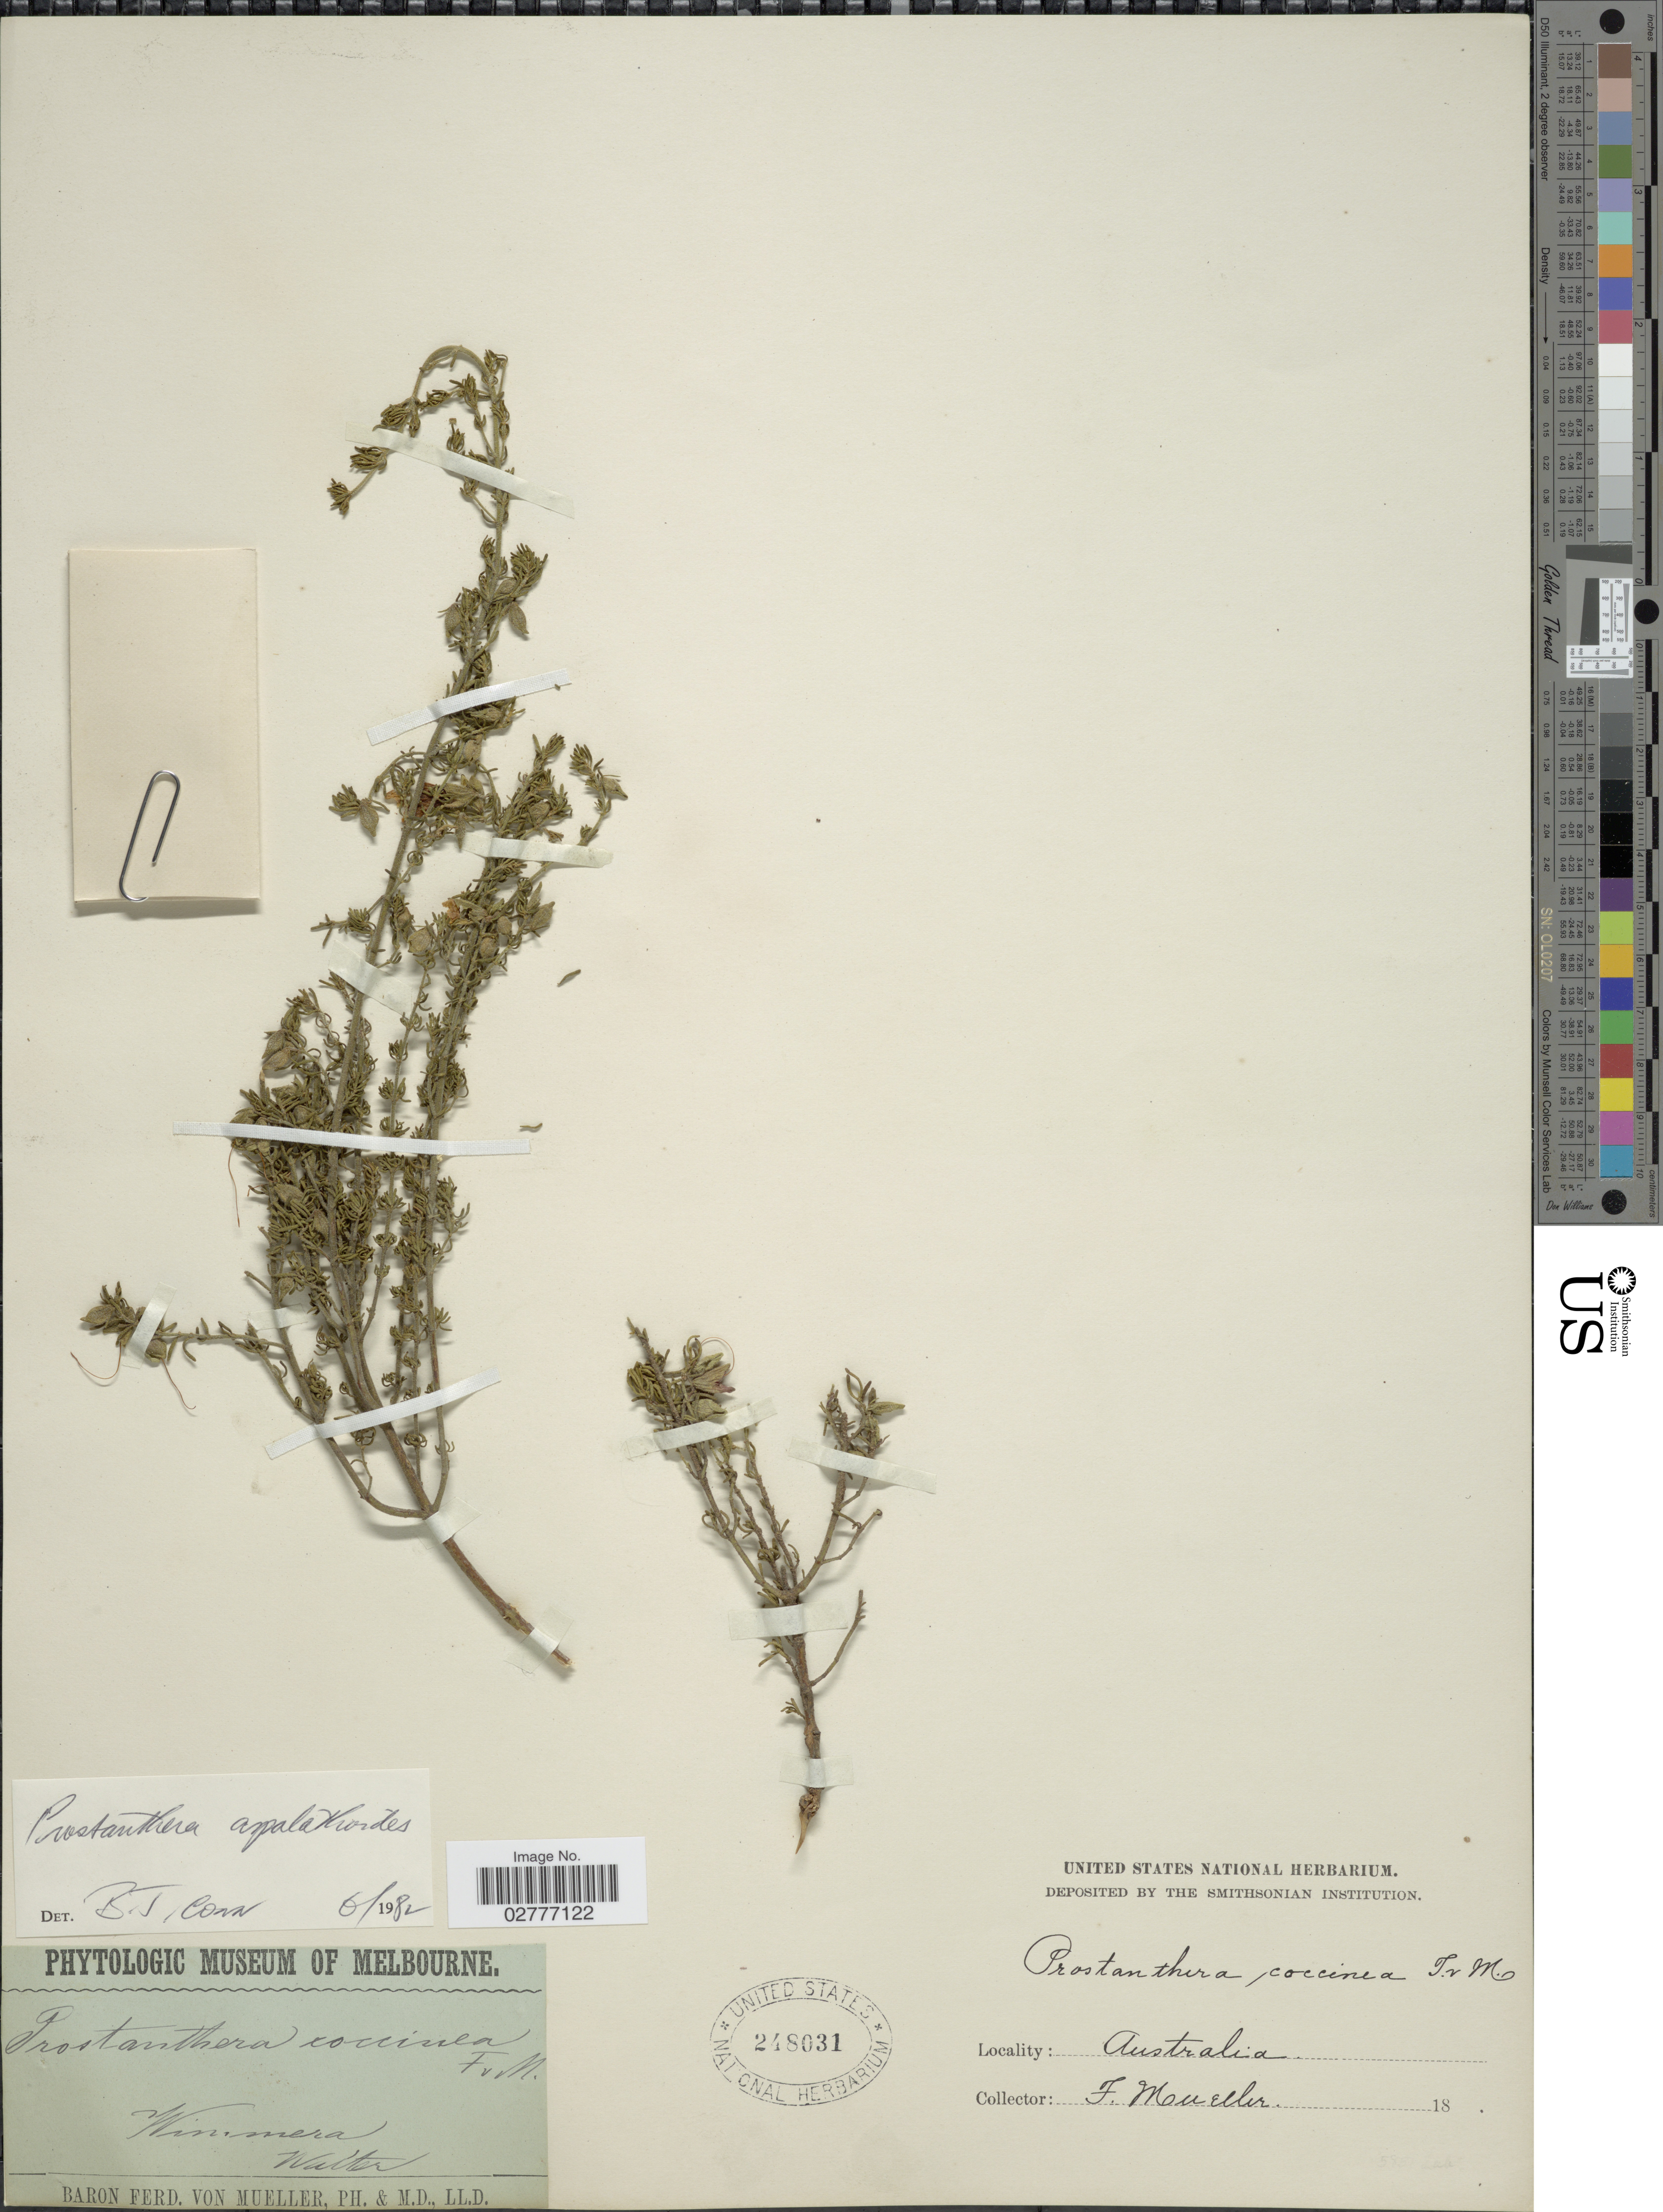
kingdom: Plantae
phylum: Tracheophyta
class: Magnoliopsida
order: Lamiales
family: Lamiaceae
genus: Prostanthera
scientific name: Prostanthera aspalathoides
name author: A. Cunn. ex Benth.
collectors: F. Mueller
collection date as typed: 18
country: Australia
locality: Wimmera, Walter.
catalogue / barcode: US 248031